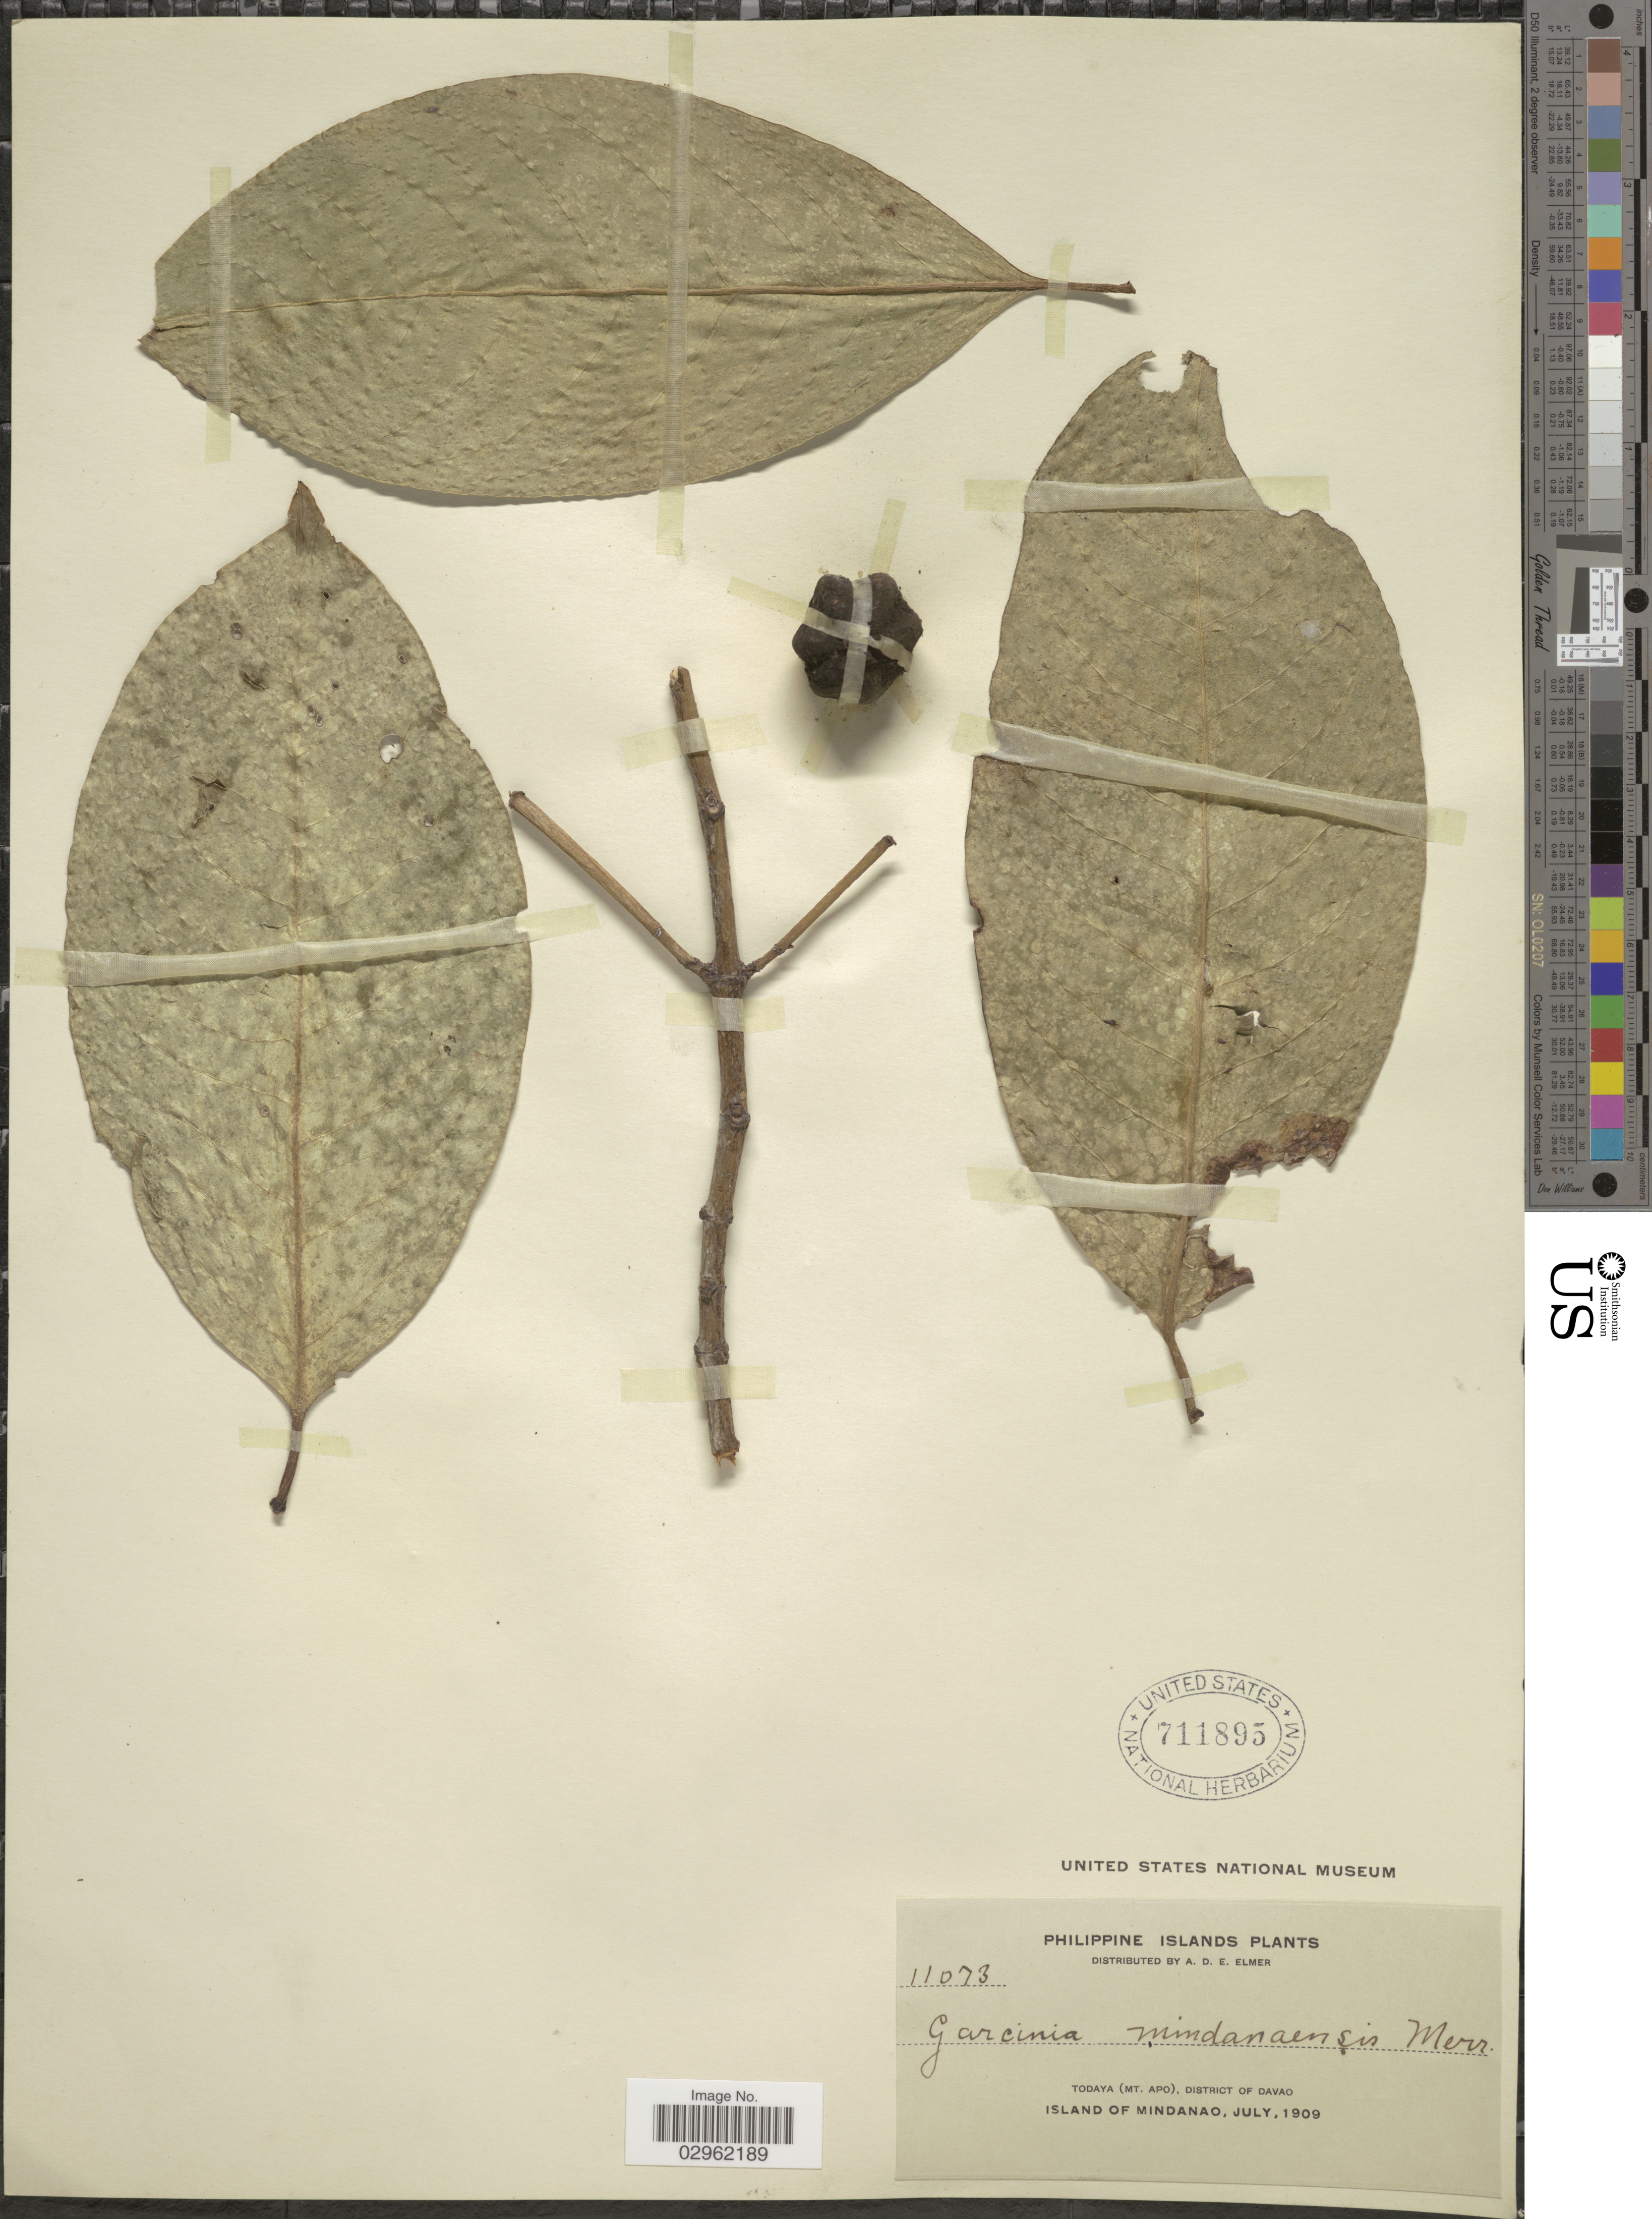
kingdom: Plantae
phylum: Tracheophyta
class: Magnoliopsida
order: Malpighiales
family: Clusiaceae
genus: Garcinia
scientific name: Garcinia mindanaensis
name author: Merr.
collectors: A. D. E. Elmer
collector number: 11073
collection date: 1909-07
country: Philippines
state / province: Davao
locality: Todaya (Mt. Apo), District of Davao. Island of Mindanao.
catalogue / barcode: US 711895